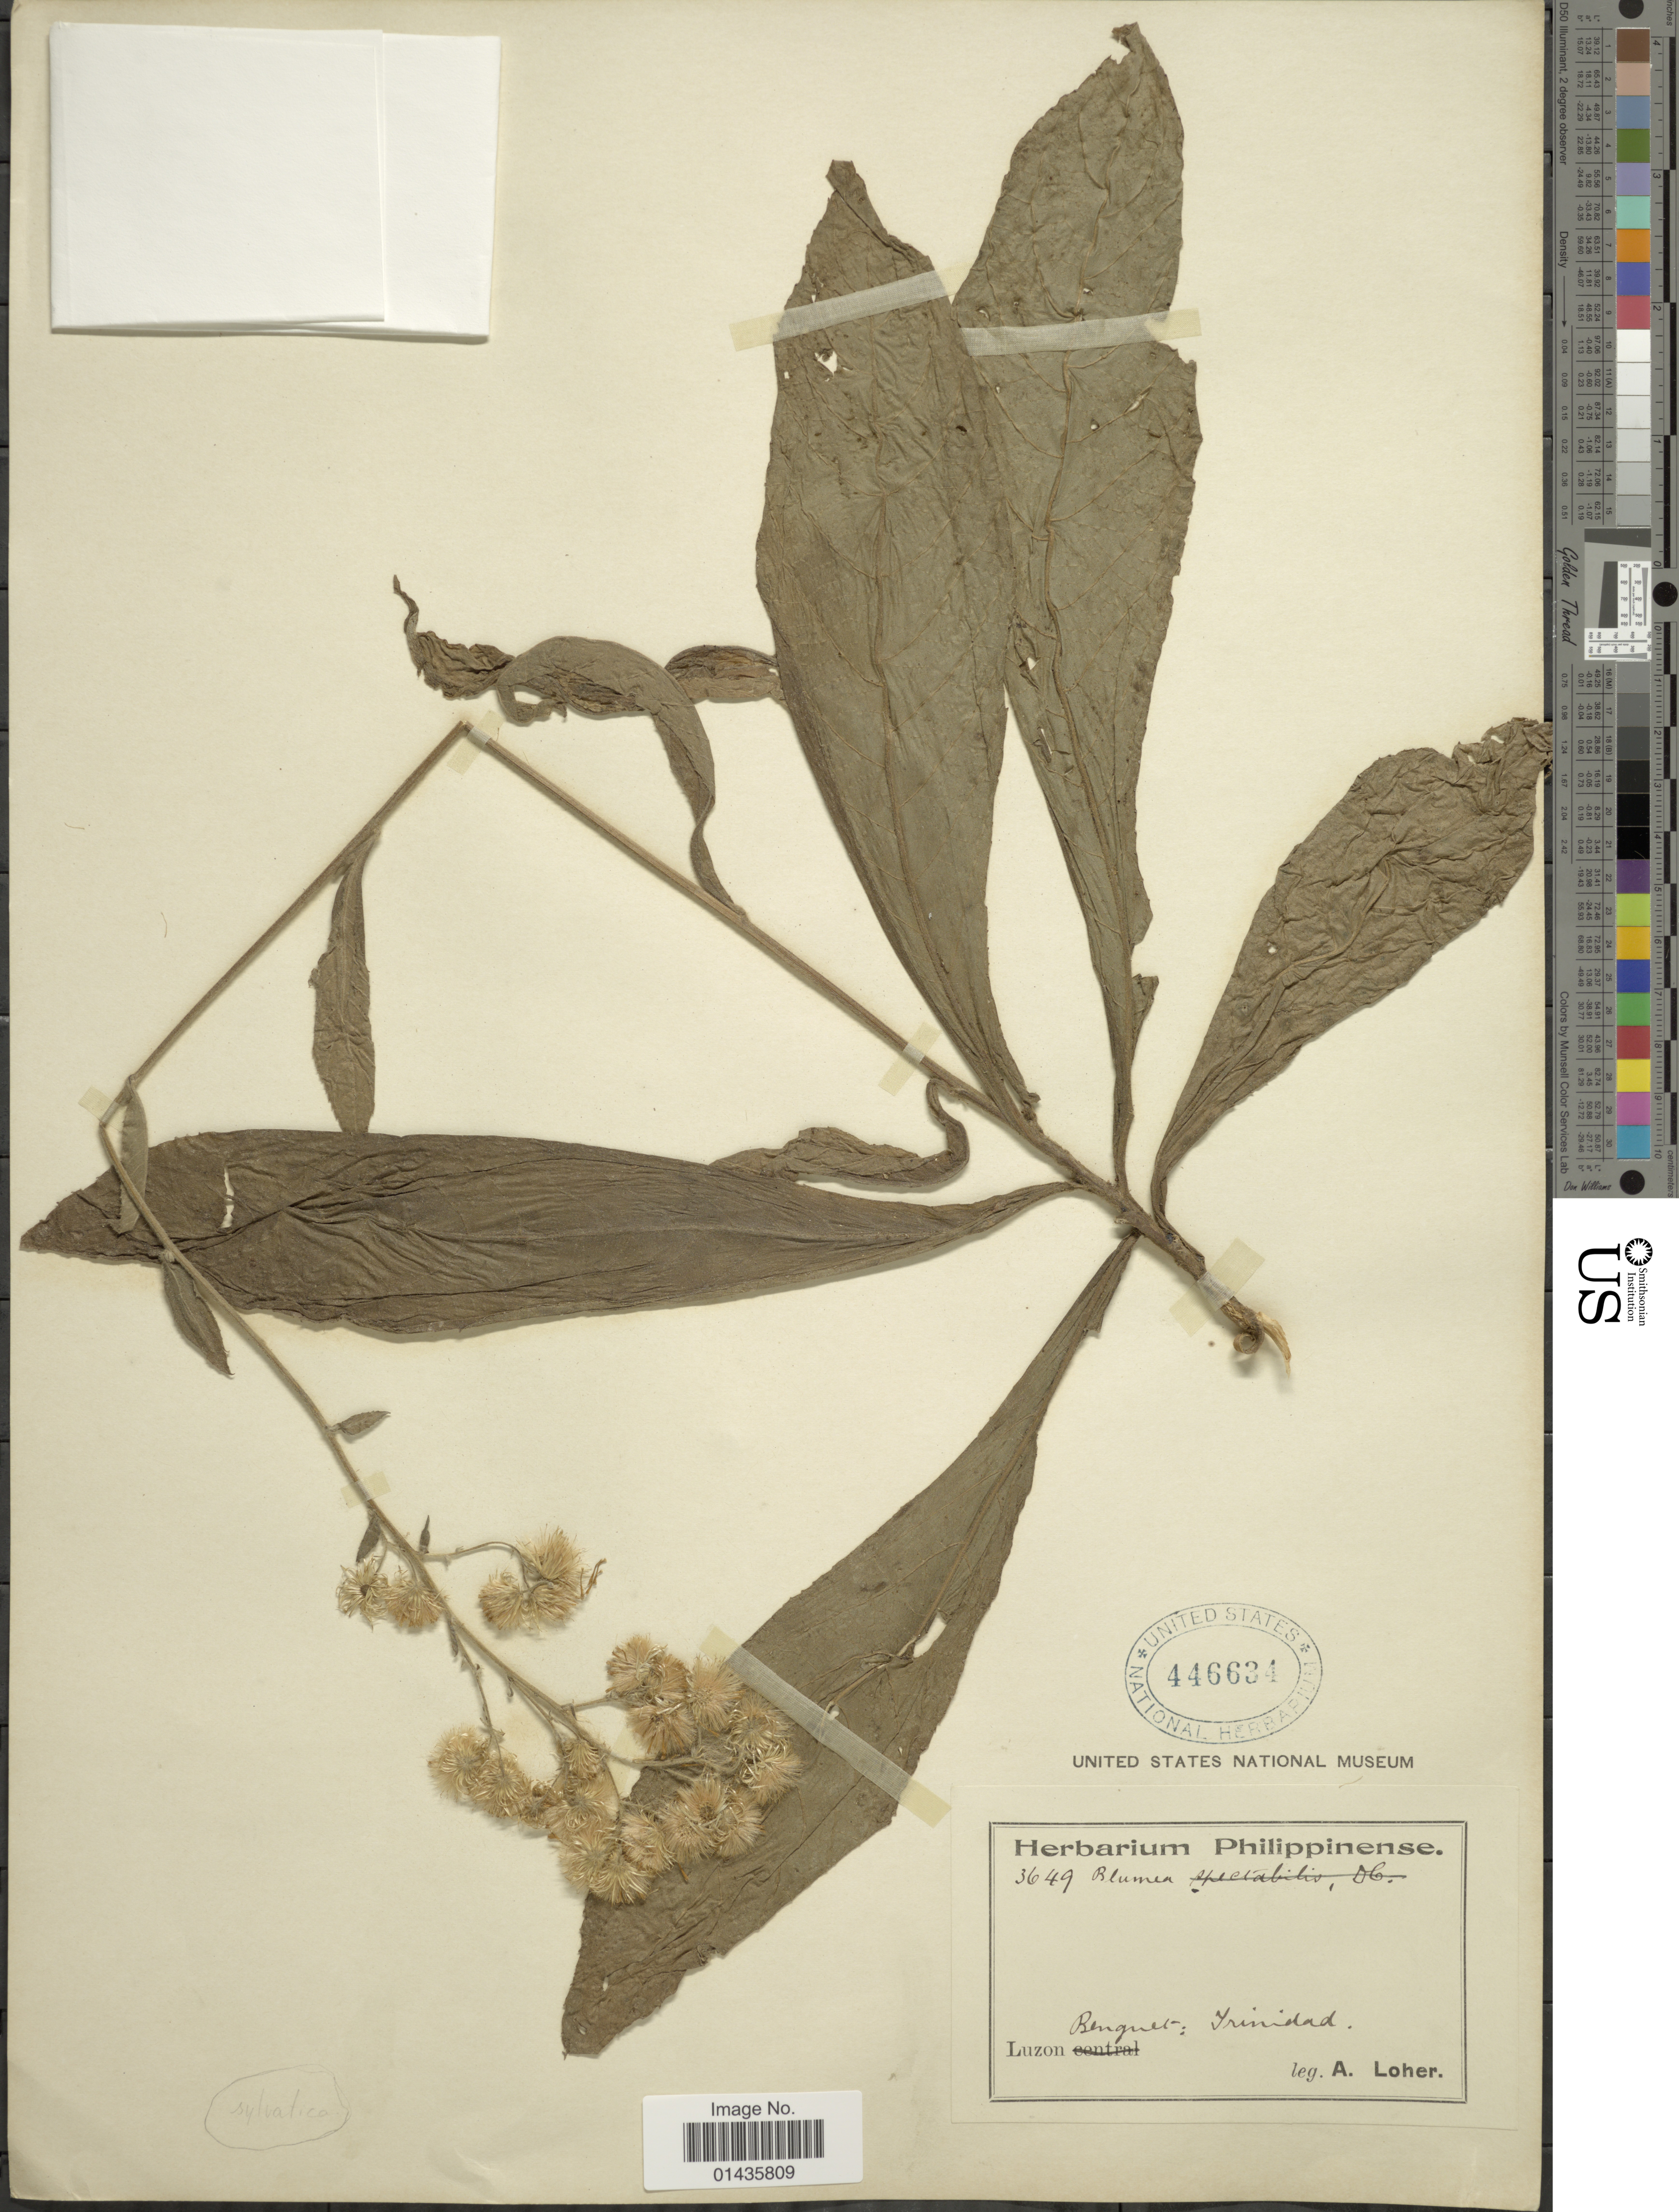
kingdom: Plantae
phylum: Tracheophyta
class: Magnoliopsida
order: Asterales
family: Asteraceae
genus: Blumea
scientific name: Blumea sylvatica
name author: (Blume) DC.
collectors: A. Loher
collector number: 3649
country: Philippines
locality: Luzon, Benguet, Trinidad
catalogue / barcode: US 446634